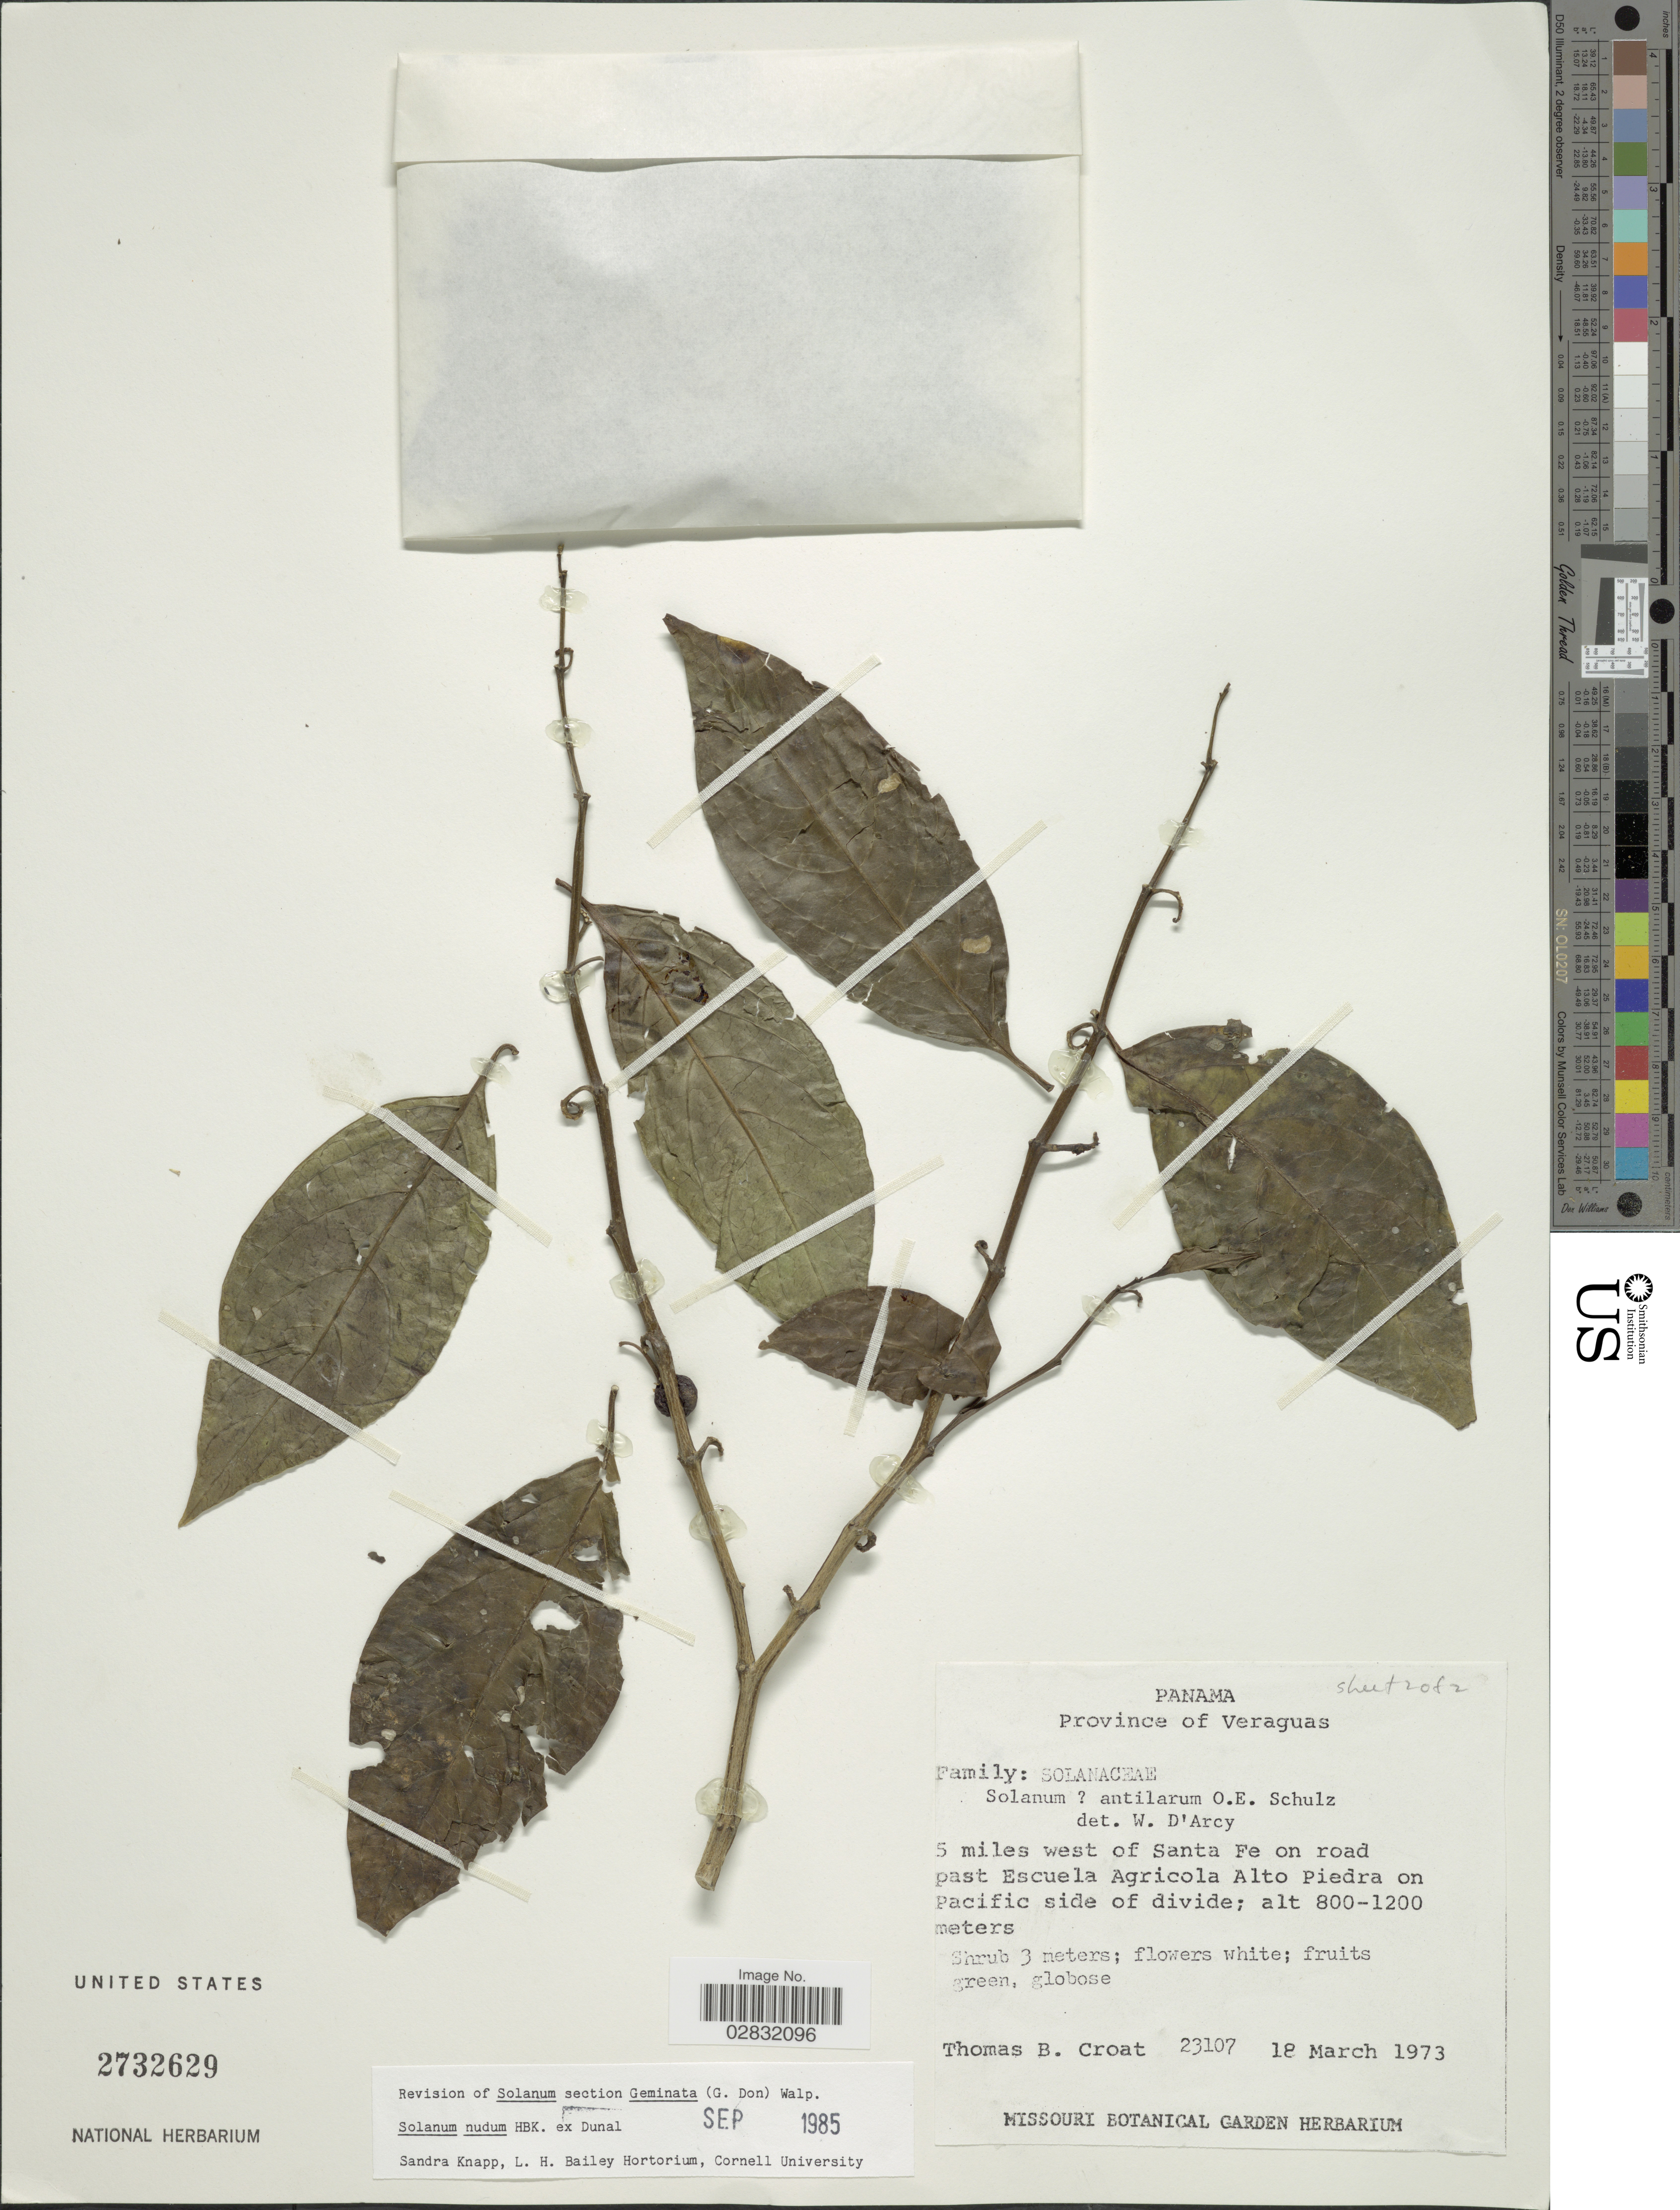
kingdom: Plantae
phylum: Tracheophyta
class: Magnoliopsida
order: Solanales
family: Solanaceae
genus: Solanum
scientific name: Solanum nudum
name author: Humb. & Bonpl. ex Dunal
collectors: T. B. Croat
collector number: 23107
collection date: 1973-03-18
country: Panama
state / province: Veraguas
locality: Province of Veraguas, 5 miles west of Santa Fe on road past Escuela Agricola Alto Piedra on Pacific side of divide.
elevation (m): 800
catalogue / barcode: US 2732629